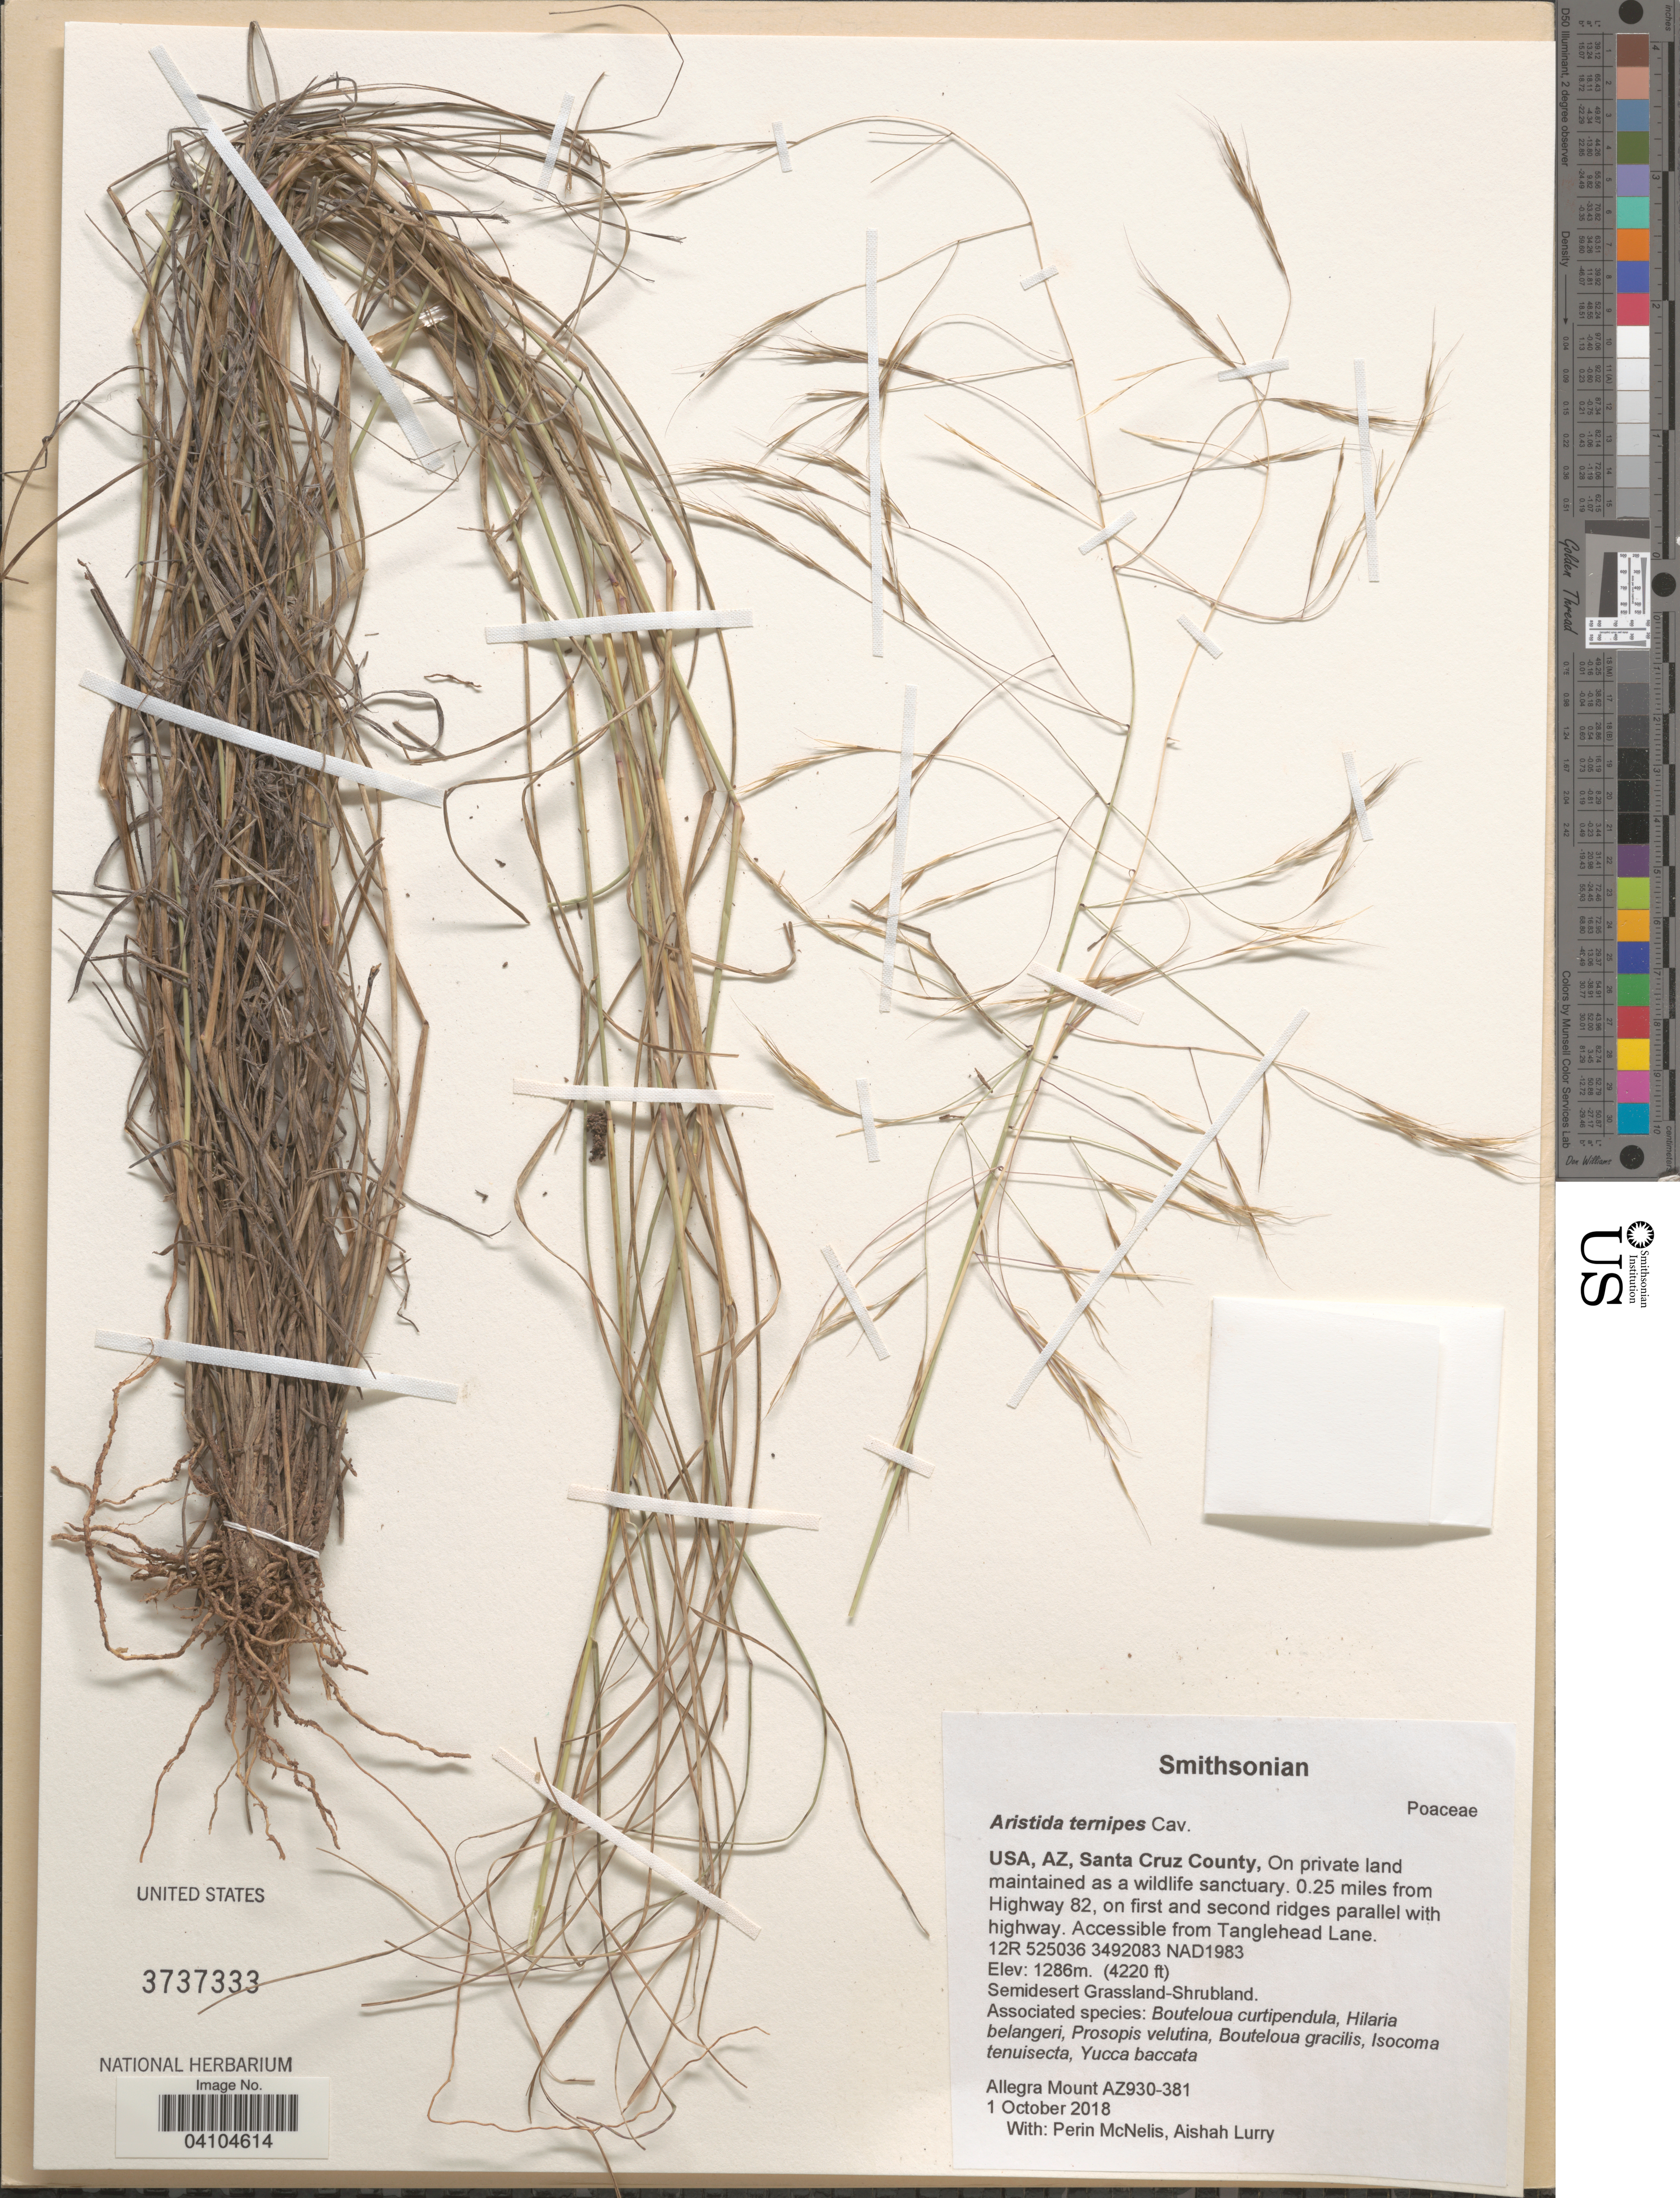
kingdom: Plantae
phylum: Tracheophyta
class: Liliopsida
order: Poales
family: Poaceae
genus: Aristida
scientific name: Aristida ternipes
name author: Cav.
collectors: A. Mount, P. McNelis & A. Lurry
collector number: AZ930-381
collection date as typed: Transcribed d/m/y: 1/10/2018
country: United States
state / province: Arizona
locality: Santa Cruz County. On private land maintaned as a wildlife sanctuary. 0.25 miles from Highway 82, on first and second ridges parallel with highway. Accessible from Tanglehead Lane. 12R 525036 3492083 NAD1983.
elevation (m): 1286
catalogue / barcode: US 3737333